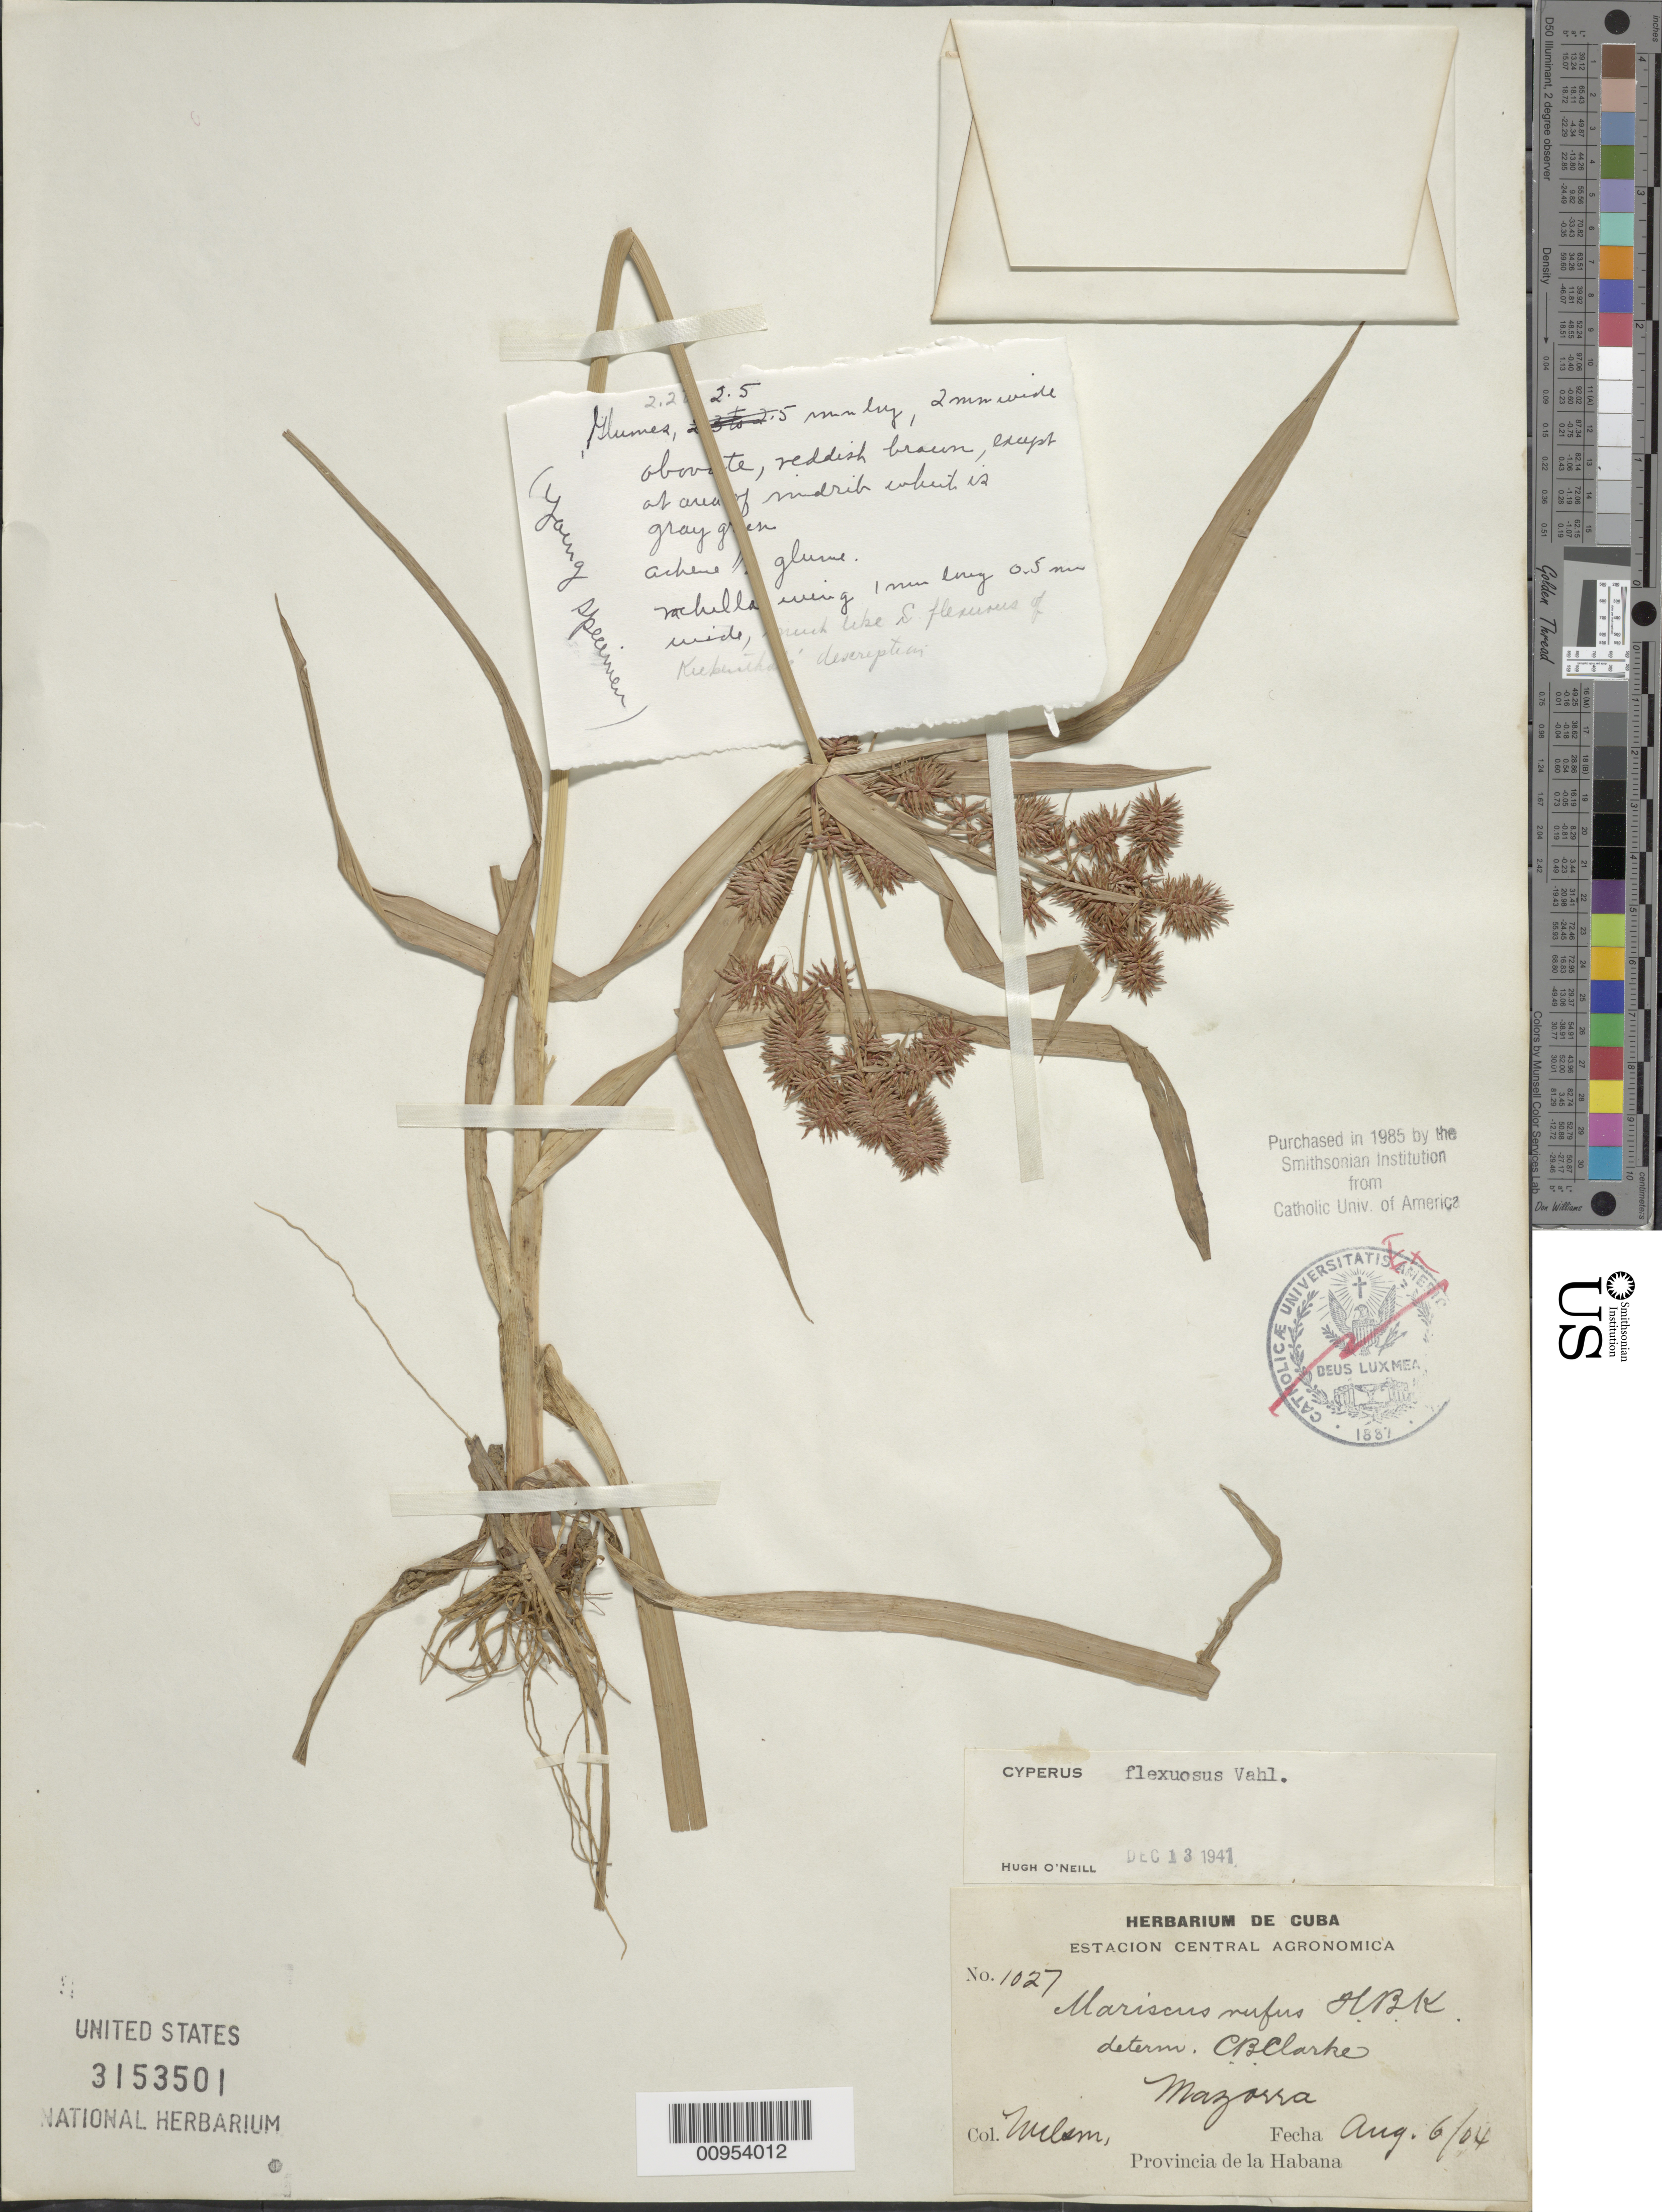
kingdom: Plantae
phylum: Tracheophyta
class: Liliopsida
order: Poales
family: Cyperaceae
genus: Cyperus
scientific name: Cyperus ferax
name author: Rich.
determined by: Strong, Mark T., (BOT), Smithsonian Institution - National Museum of Natural History (UNITED STATES)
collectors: -- Wilson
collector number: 1027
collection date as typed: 06 Aug 1904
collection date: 1904-08-06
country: Cuba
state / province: La Habana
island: Cuba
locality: Mazarra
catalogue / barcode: US 3153501